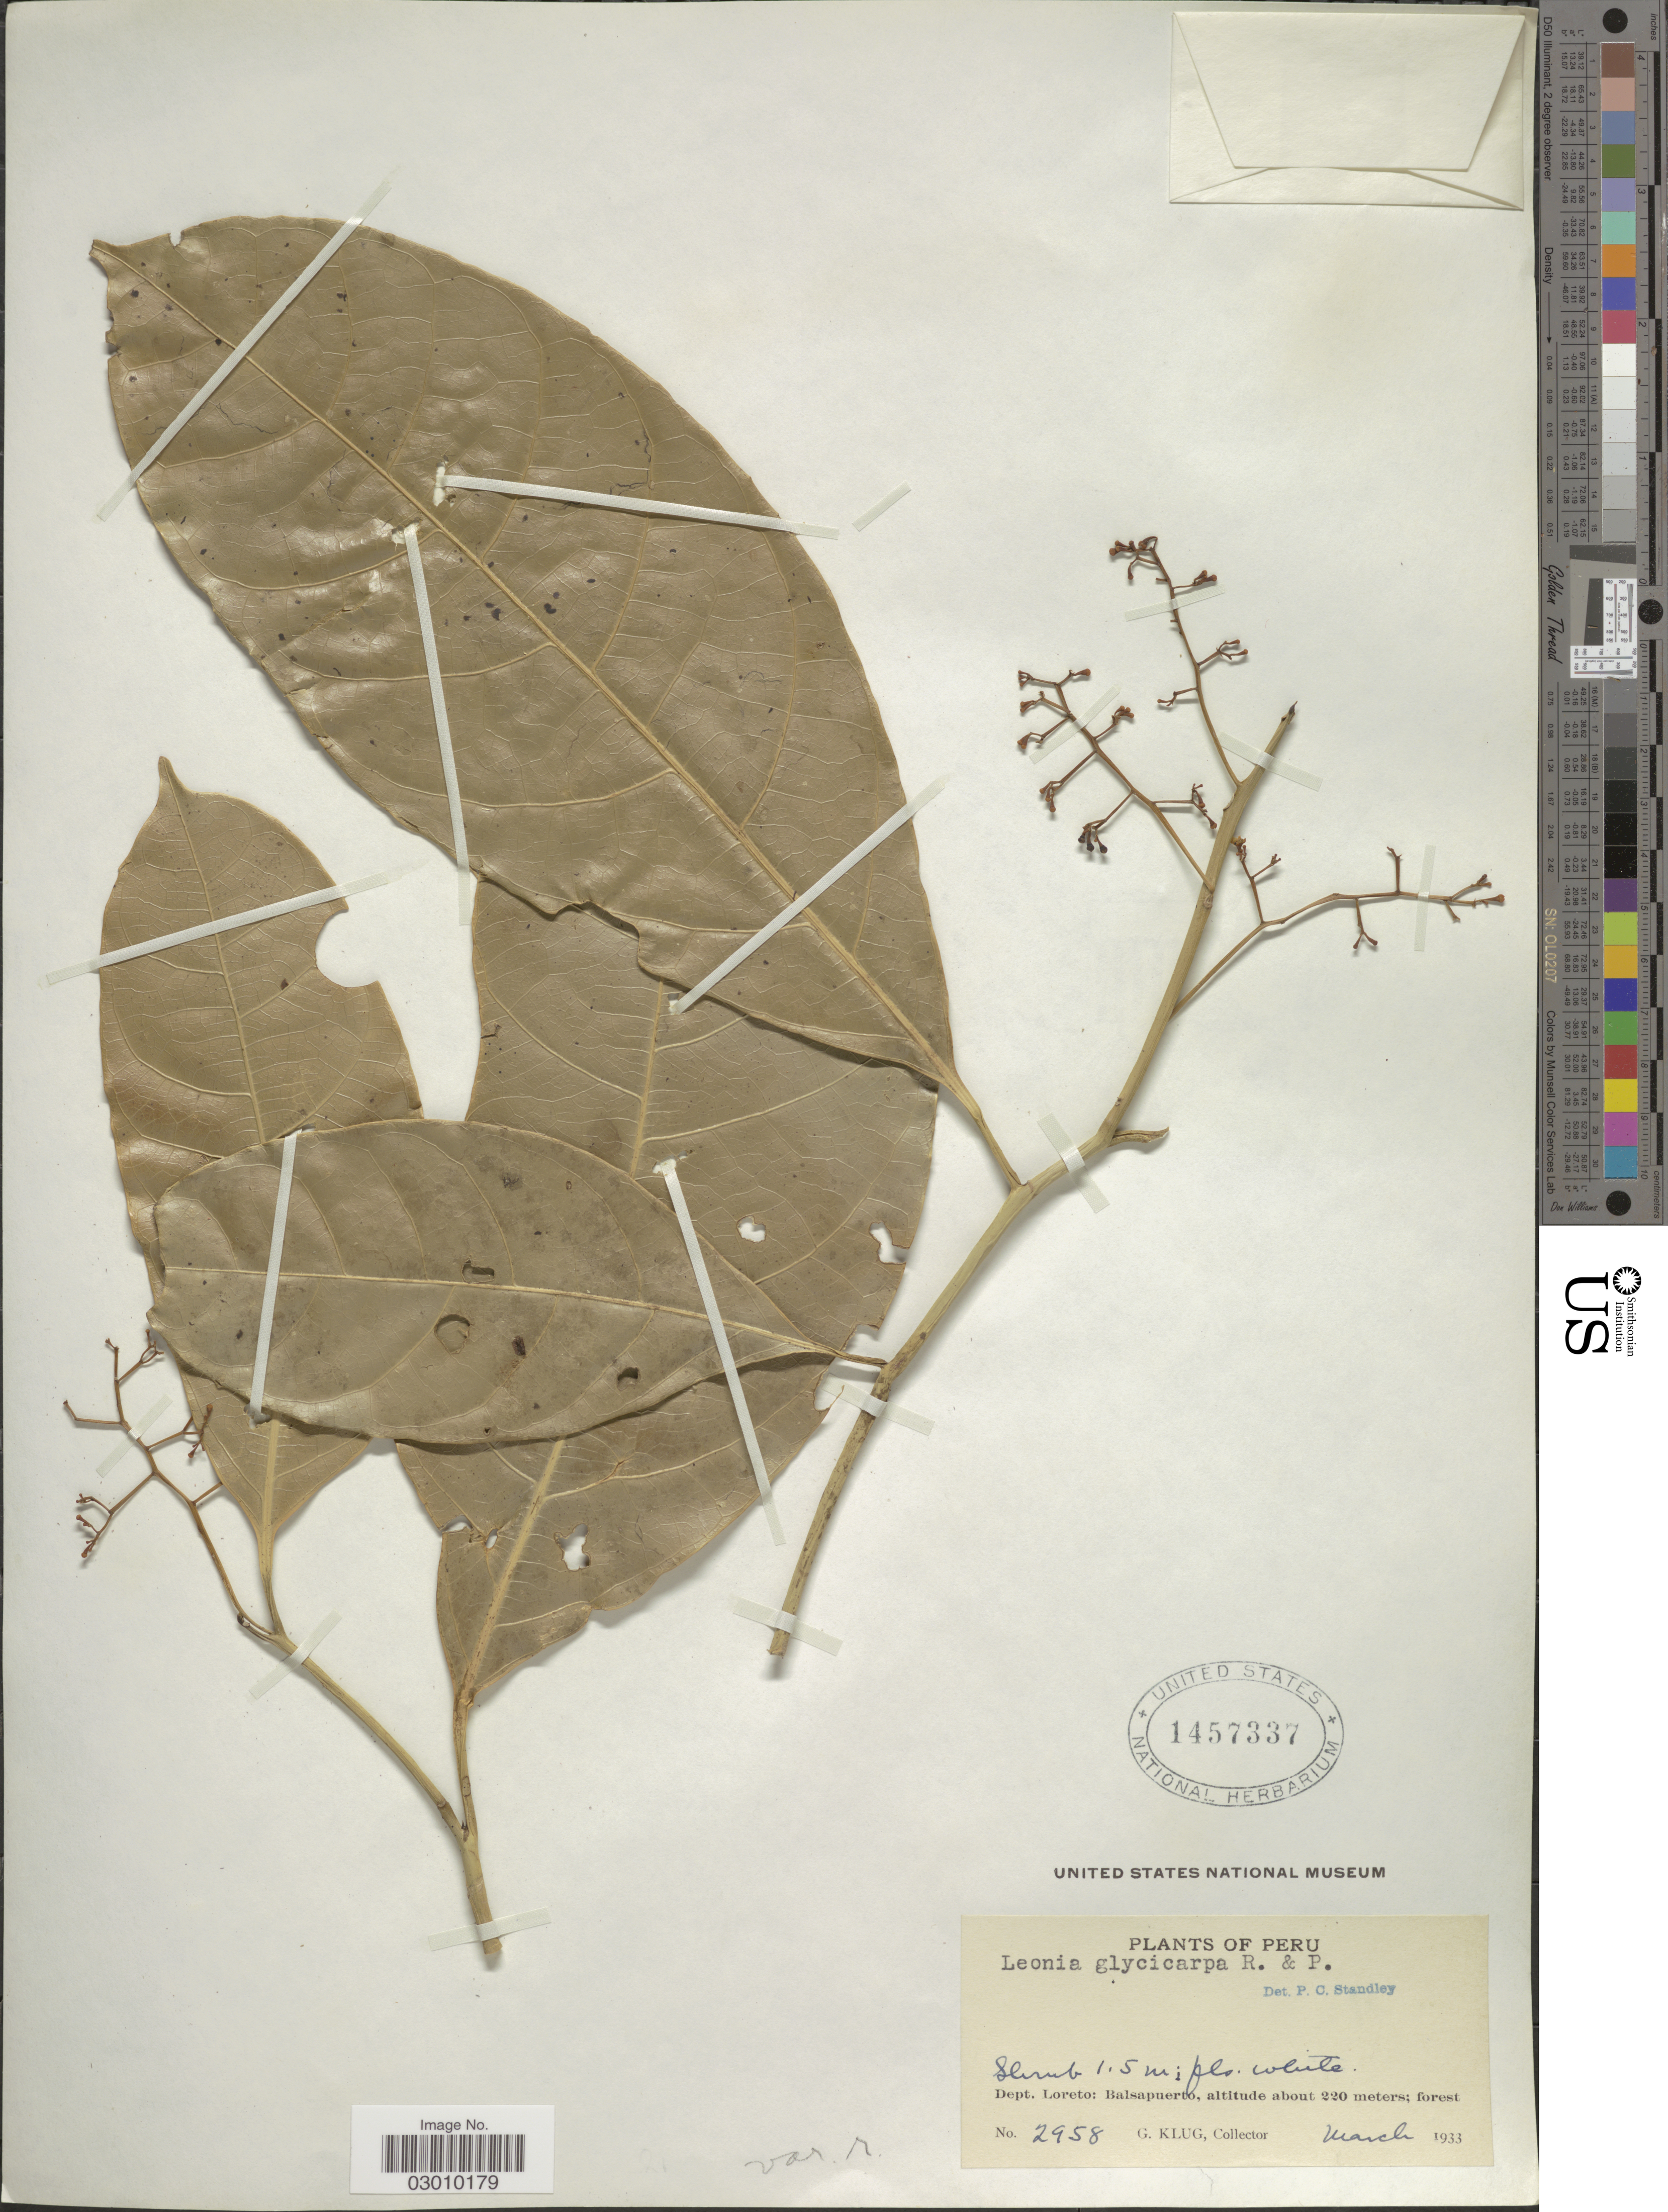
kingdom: Plantae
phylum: Tracheophyta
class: Magnoliopsida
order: Malpighiales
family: Violaceae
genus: Leonia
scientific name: Leonia glycycarpa var. racemosa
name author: (Mart.) L.B. Sm. & A. Fernández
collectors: G. Klug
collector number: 2958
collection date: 1933-03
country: Peru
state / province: Loreto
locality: Dept. Loreto: Balsapuerto.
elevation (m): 220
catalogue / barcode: US 1457337